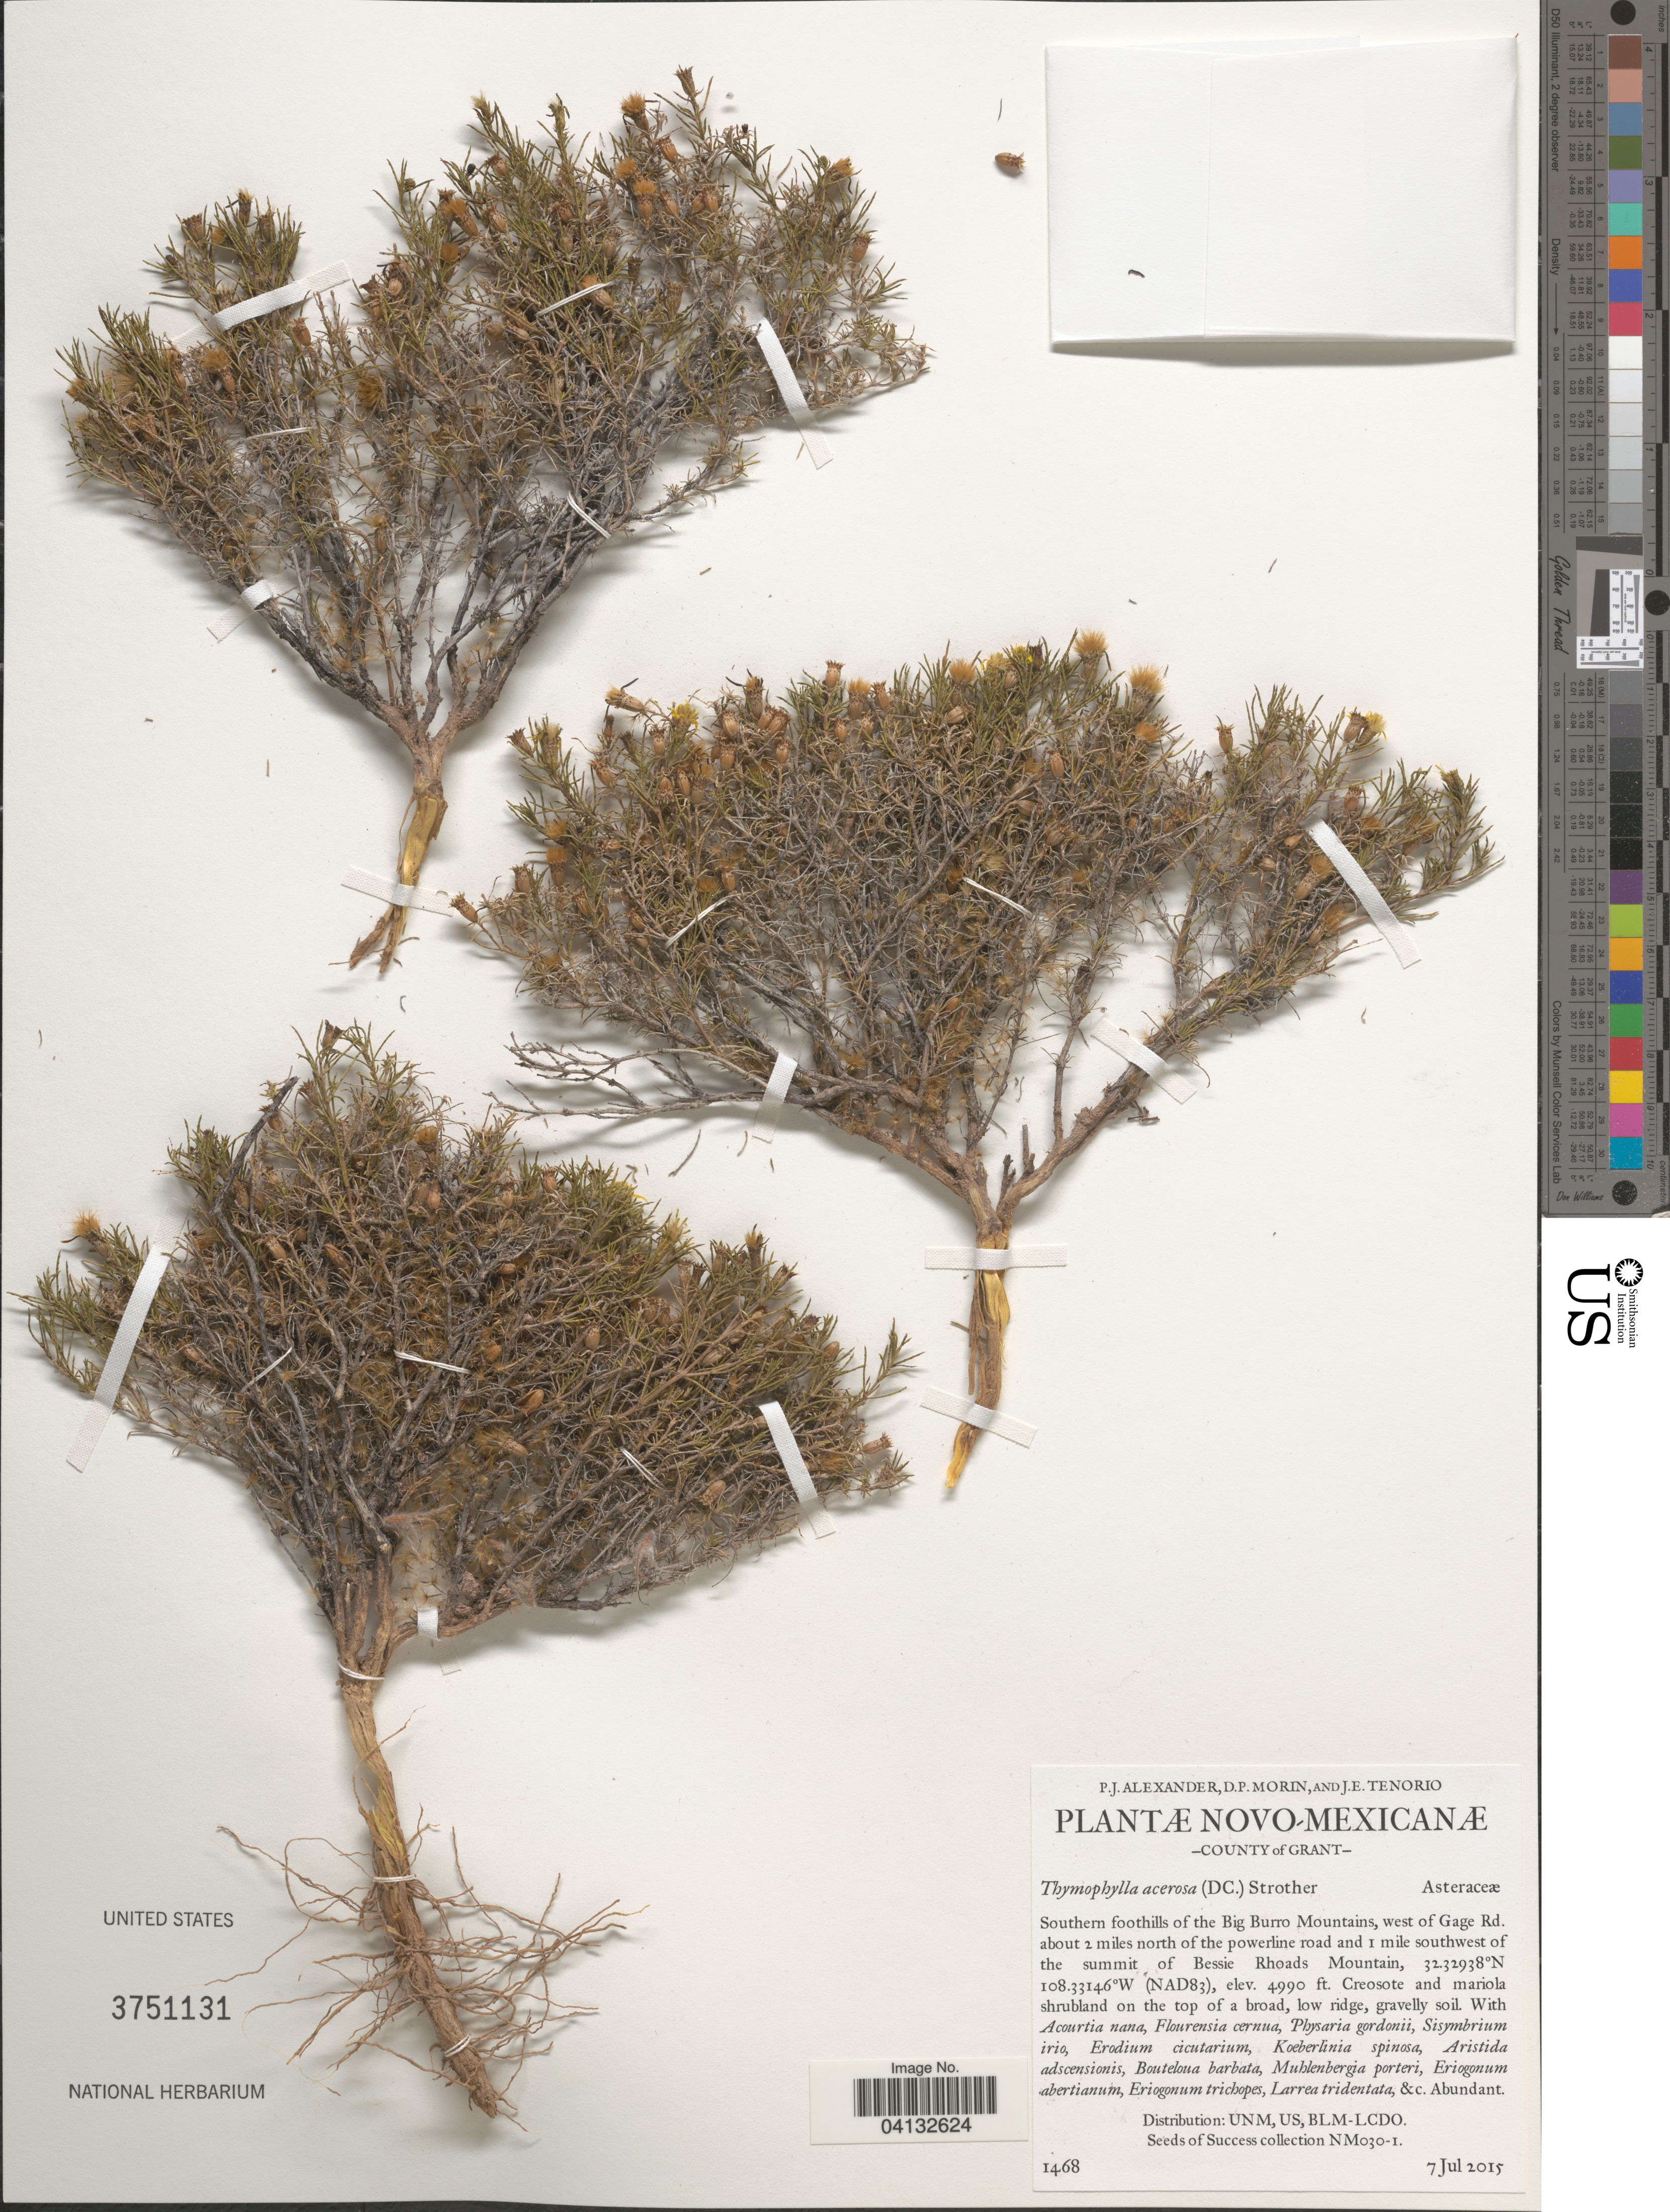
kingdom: Plantae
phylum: Tracheophyta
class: Magnoliopsida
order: Asterales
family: Asteraceae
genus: Thymophylla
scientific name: Thymophylla acerosa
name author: (DC.) Strother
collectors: P. Alexander, D. Morin & J. Tenorio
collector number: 1468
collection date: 2015-07-07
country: United States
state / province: New Mexico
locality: County of Grant. Southern foothills of the Big Burro Mountains, west of Gage Rd. about 2 miles north of the powerline road and 1 mile southwest of the summit of Bessie Rhoads Mountain.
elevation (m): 1521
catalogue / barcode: US 3751131